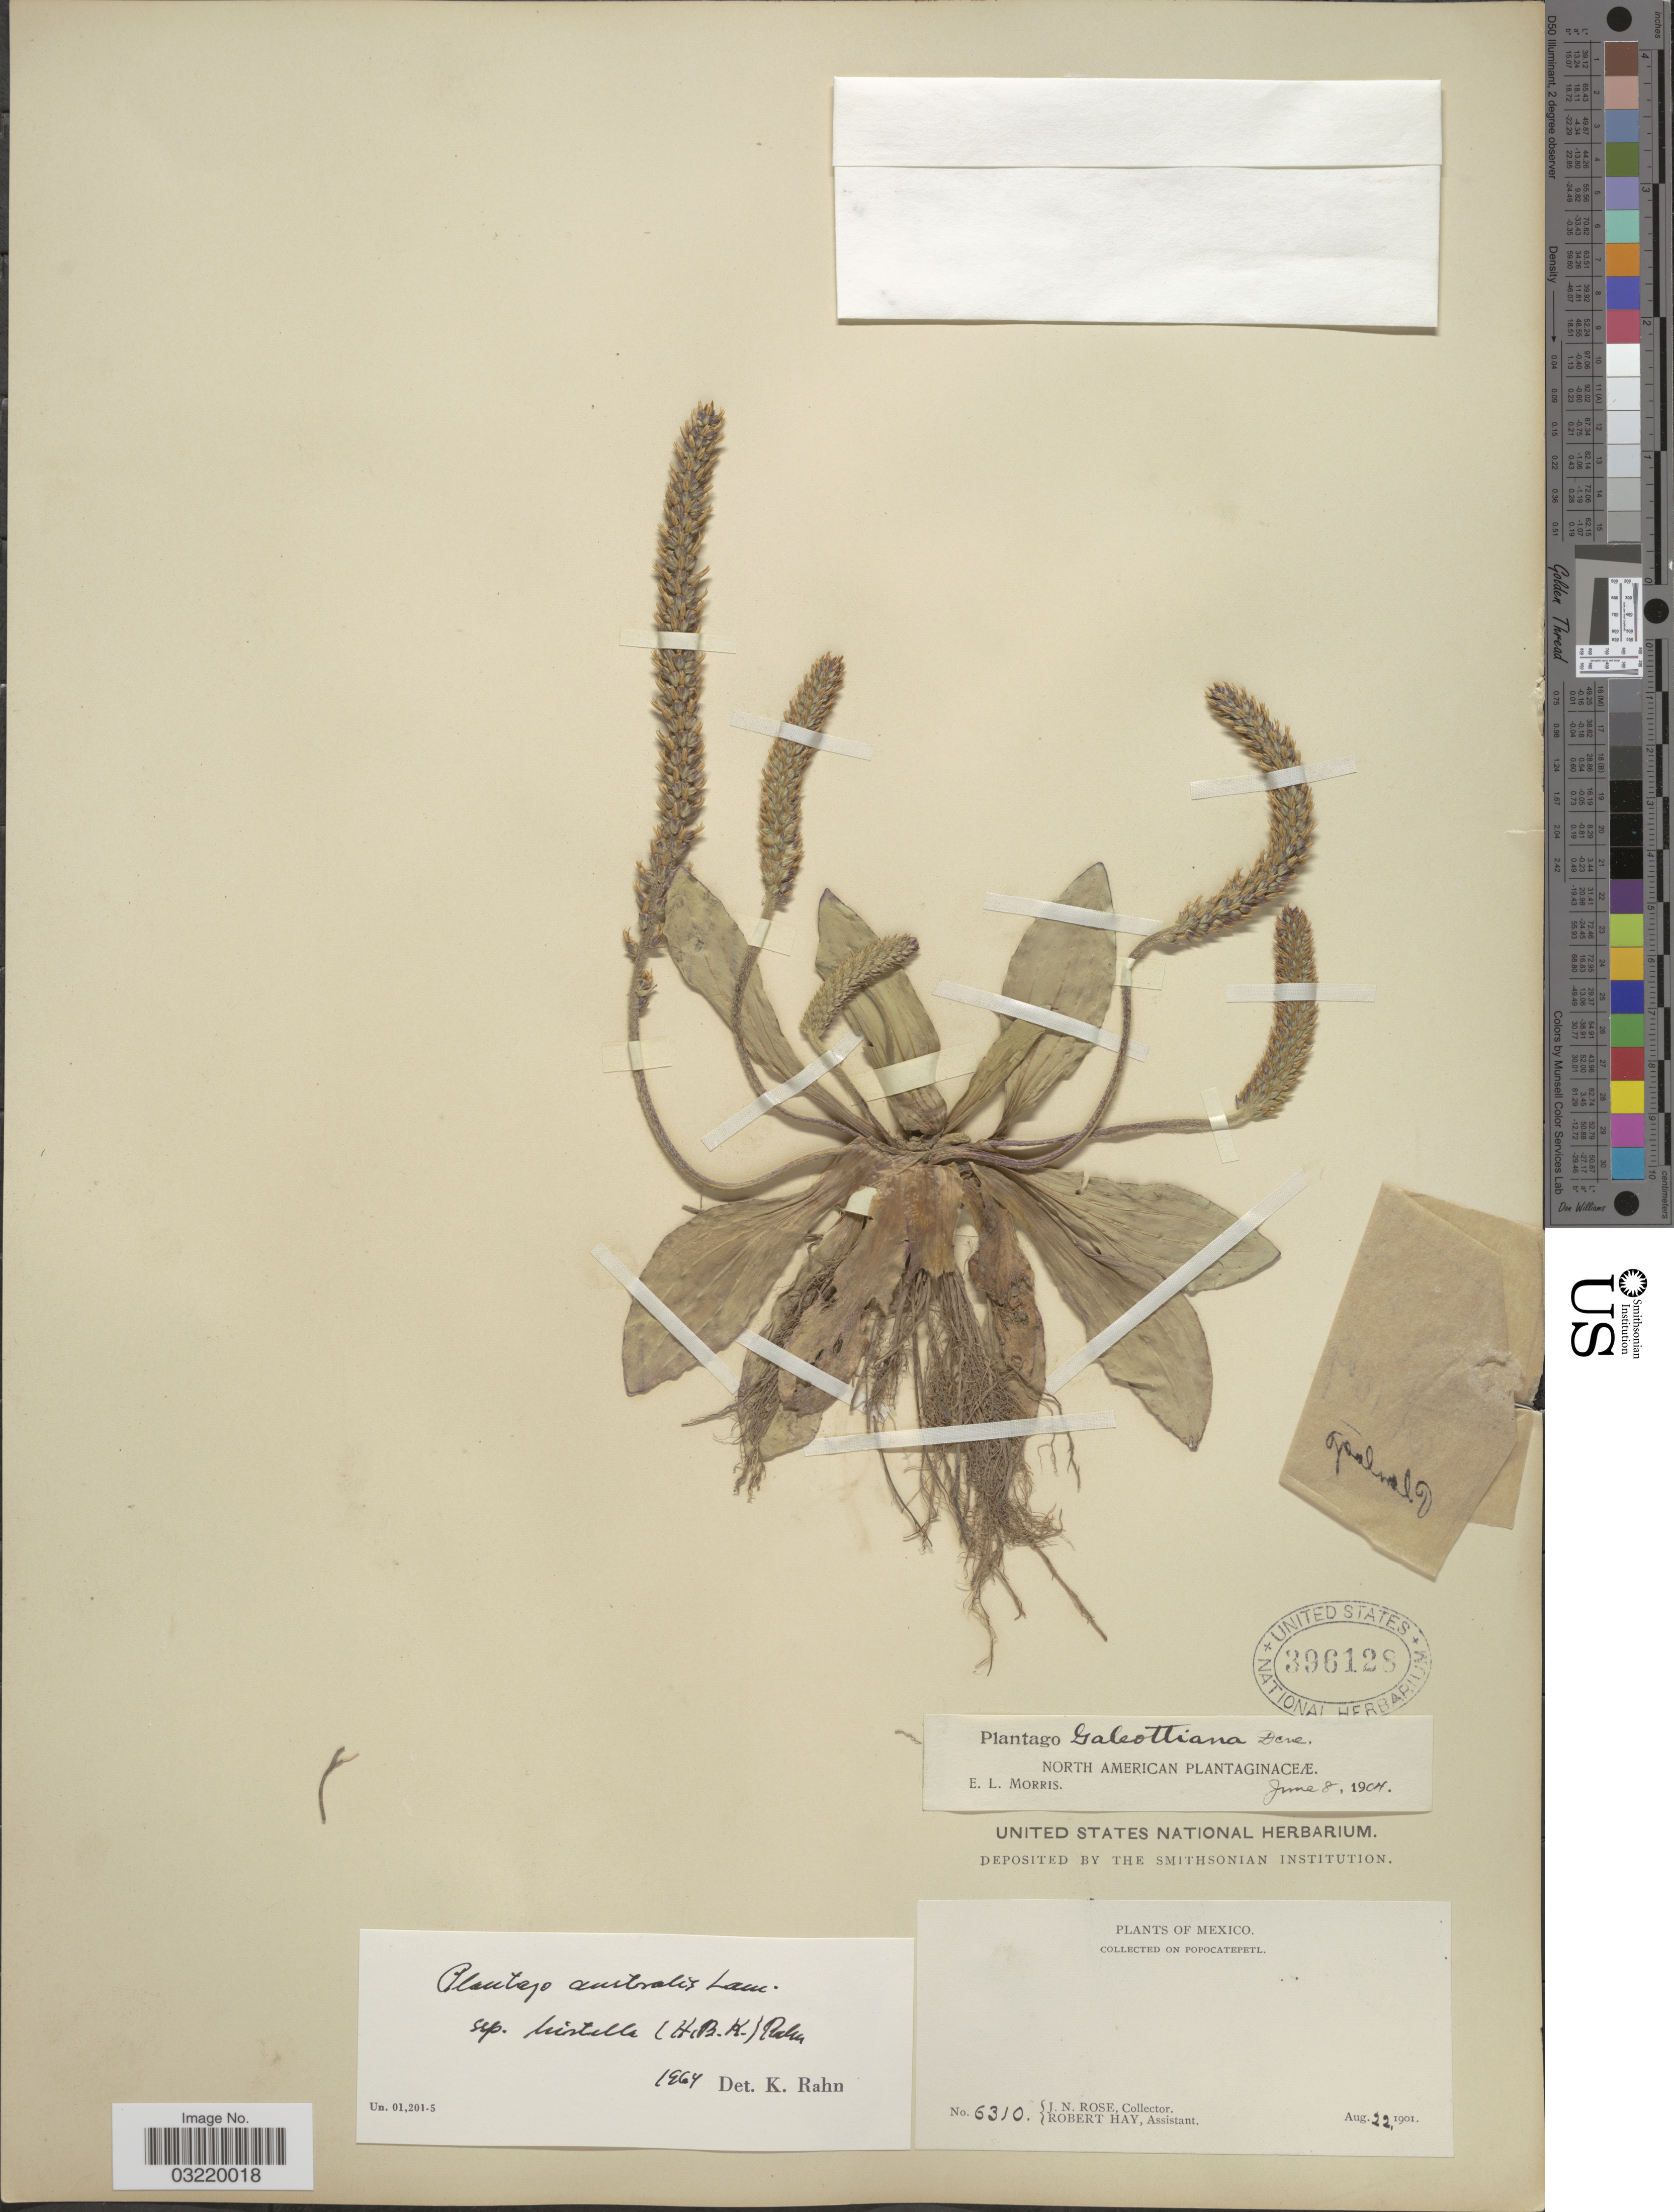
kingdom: Plantae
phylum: Tracheophyta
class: Magnoliopsida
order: Lamiales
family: Plantaginaceae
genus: Plantago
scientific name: Plantago australis subsp. hirtella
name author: (Kunth) Rahn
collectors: J. N. Rose & R. Hay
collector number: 6310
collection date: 1901-08-22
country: Mexico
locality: Popocatepetl.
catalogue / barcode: US 396128